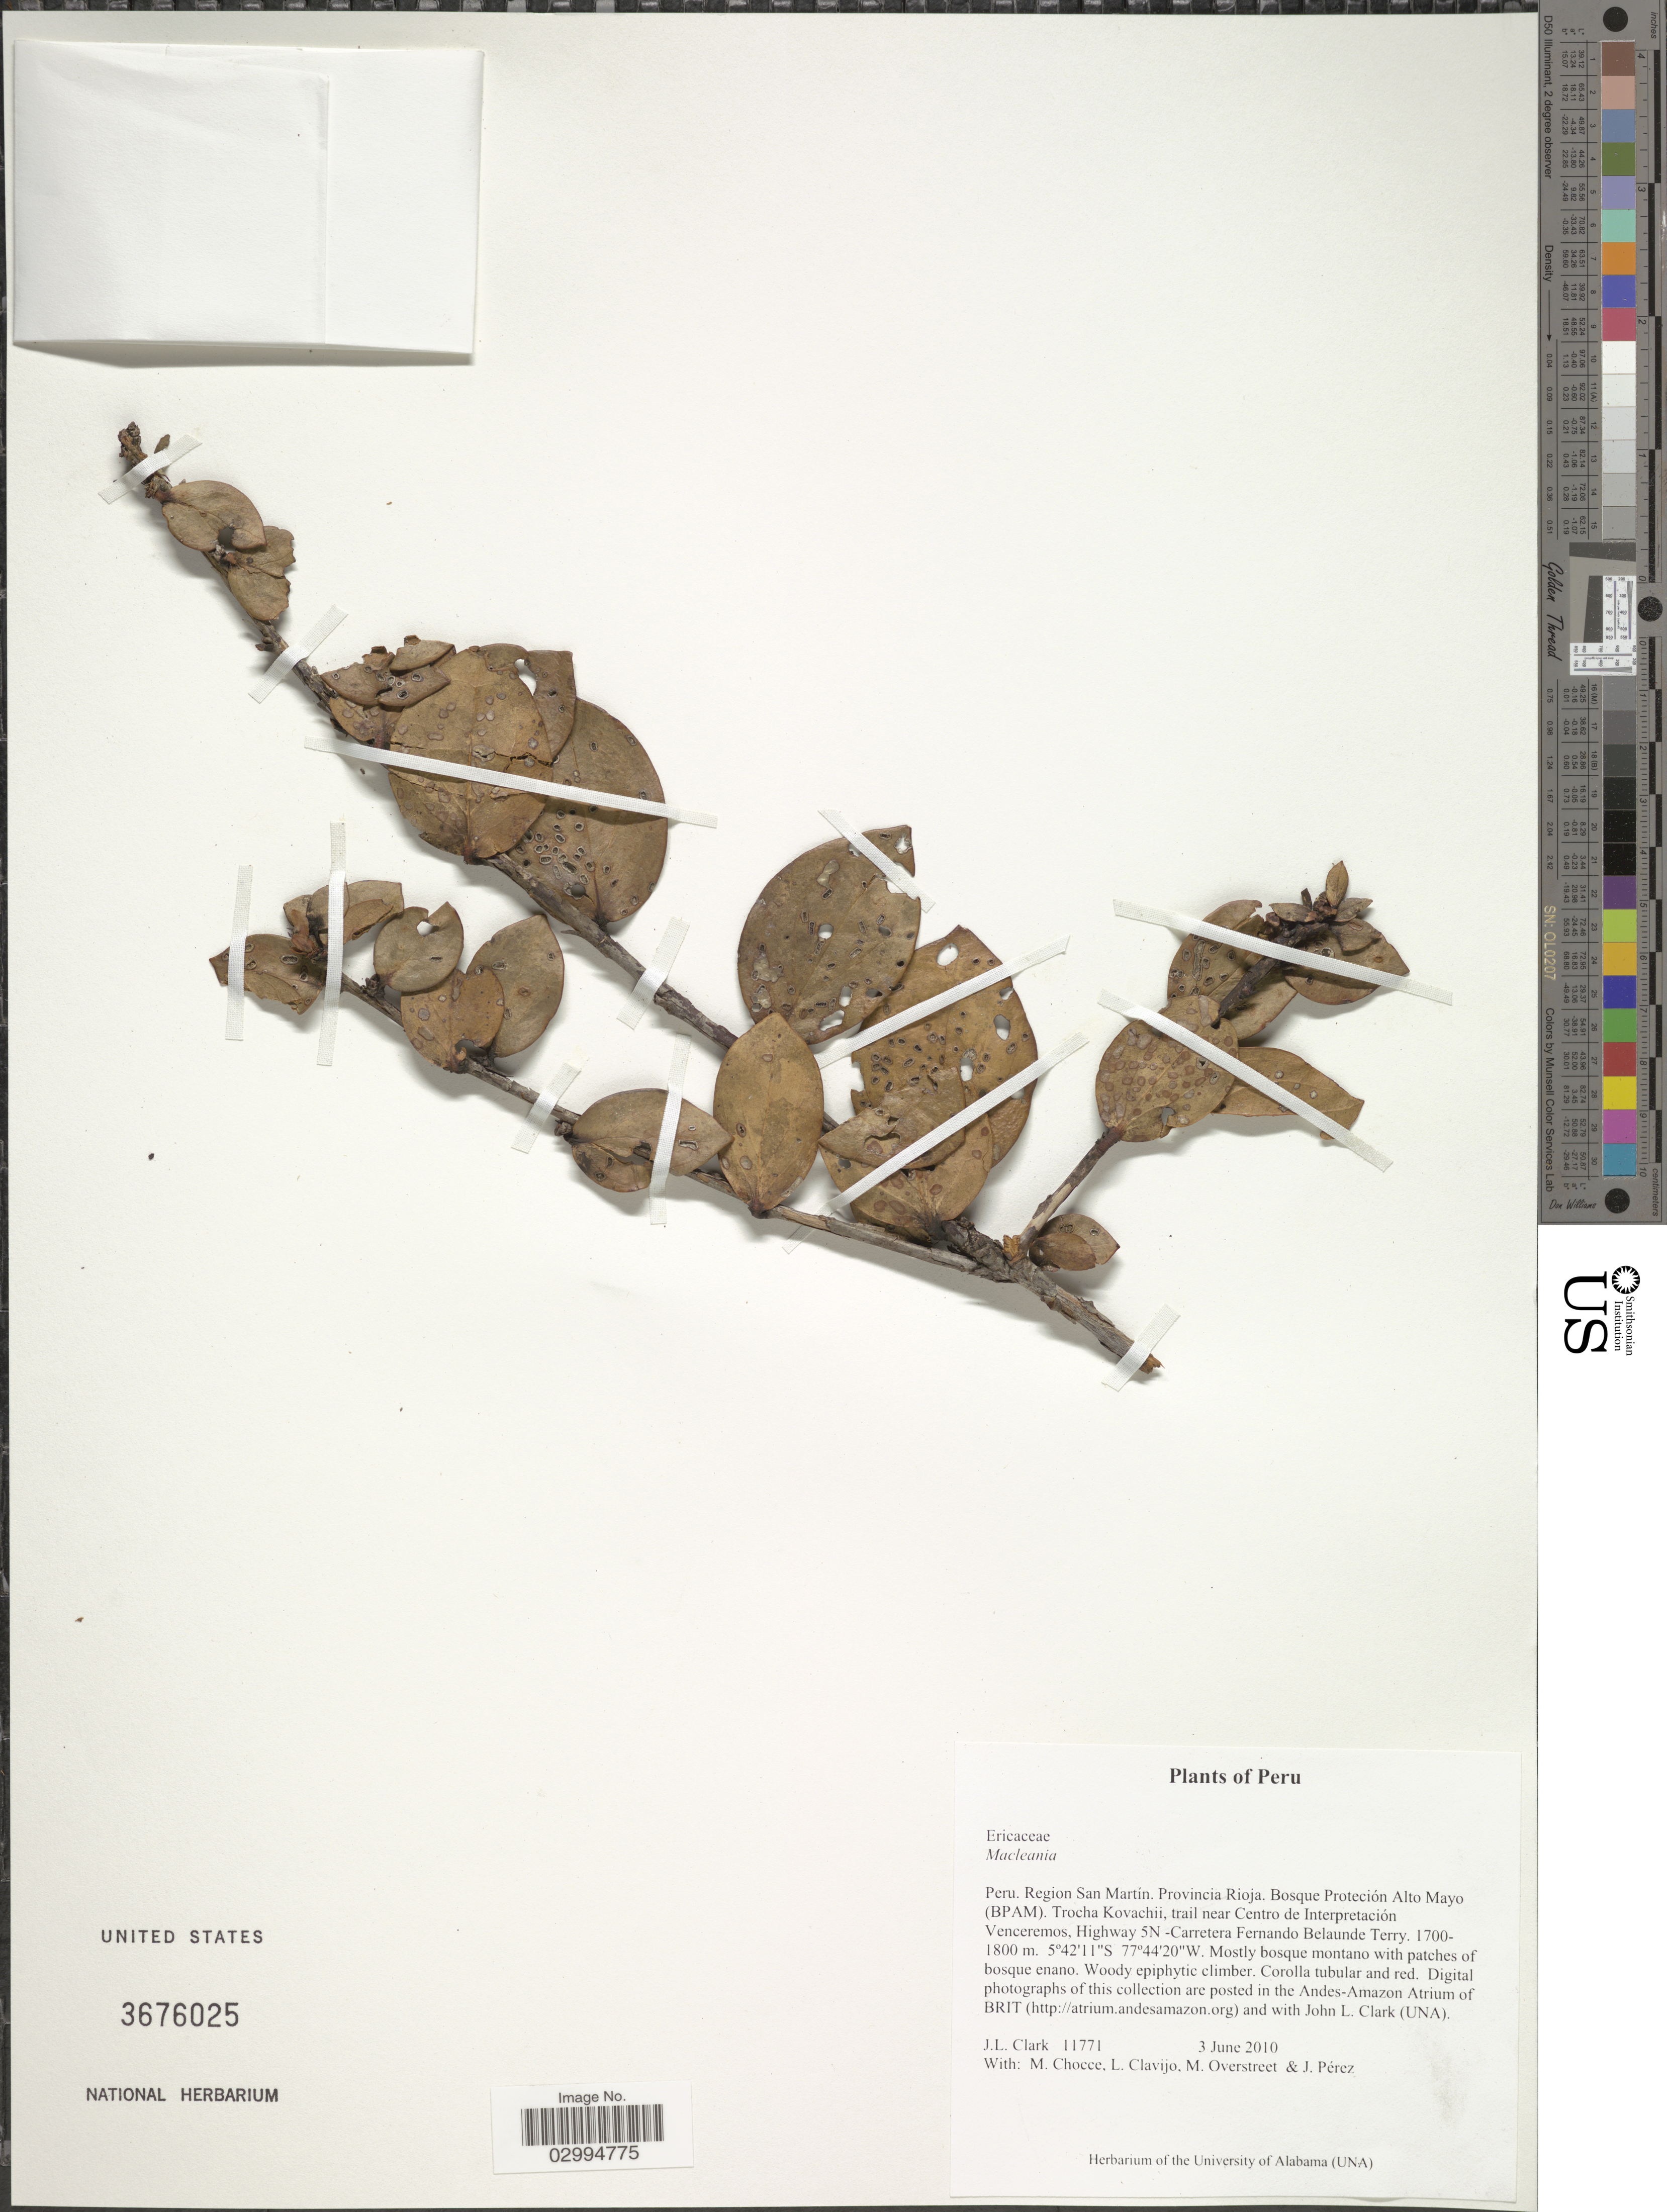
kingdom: Plantae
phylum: Tracheophyta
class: Magnoliopsida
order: Ericales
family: Ericaceae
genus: Macleania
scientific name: Macleania sp.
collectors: J. L. Clark, M. Chocce, L. Clavijo, M. Overstreet & J. Pérez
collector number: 11771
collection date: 2010-06-03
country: Peru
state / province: San Martín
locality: Region San Martín. Provincia Rioja. Bosque Proteción Alto Mayo (BPAM). Trocha Kovachii, trail near Centro de Interpretación Venceremos, Highway 5N-Carretera Fernando Belaunde Terry.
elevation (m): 1700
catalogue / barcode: US 3676025